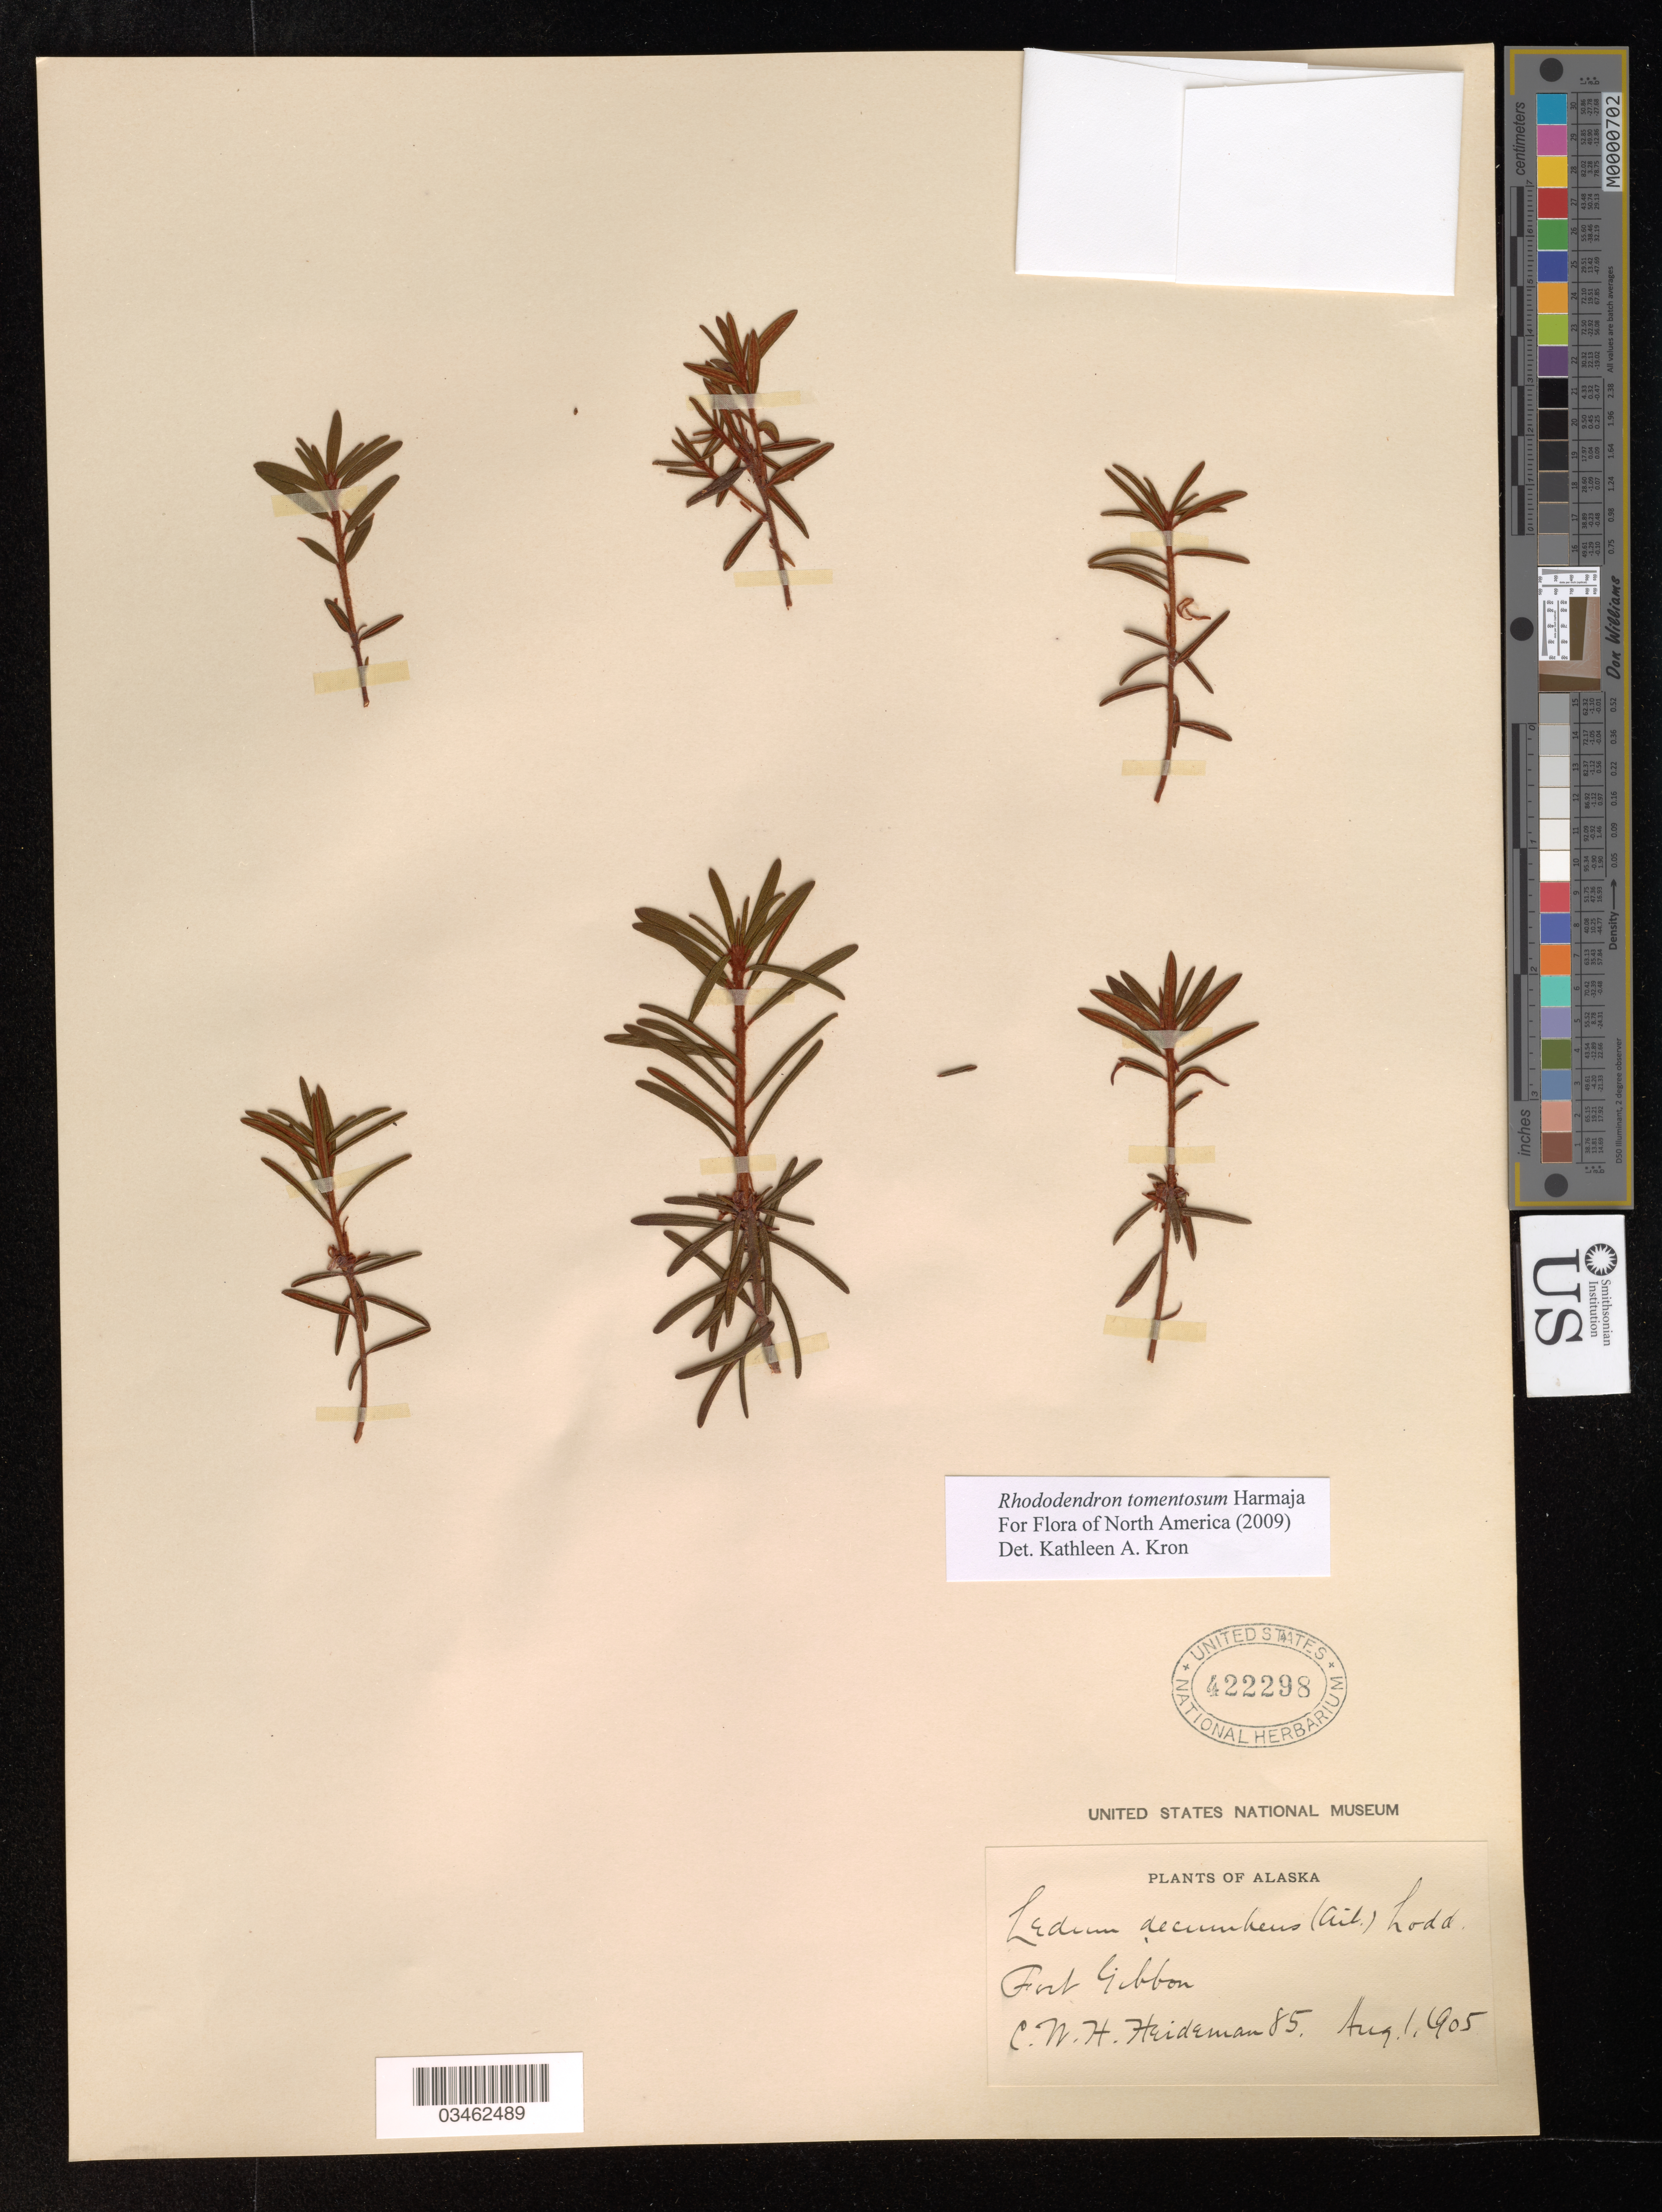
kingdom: Plantae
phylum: Tracheophyta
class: Magnoliopsida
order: Ericales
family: Ericaceae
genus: Rhododendron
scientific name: Rhododendron tomentosum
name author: Harmaja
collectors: C. Heideman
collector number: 85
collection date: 1905-08-01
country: United States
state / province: Alaska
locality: Fort Gibbon.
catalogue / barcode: US 422298